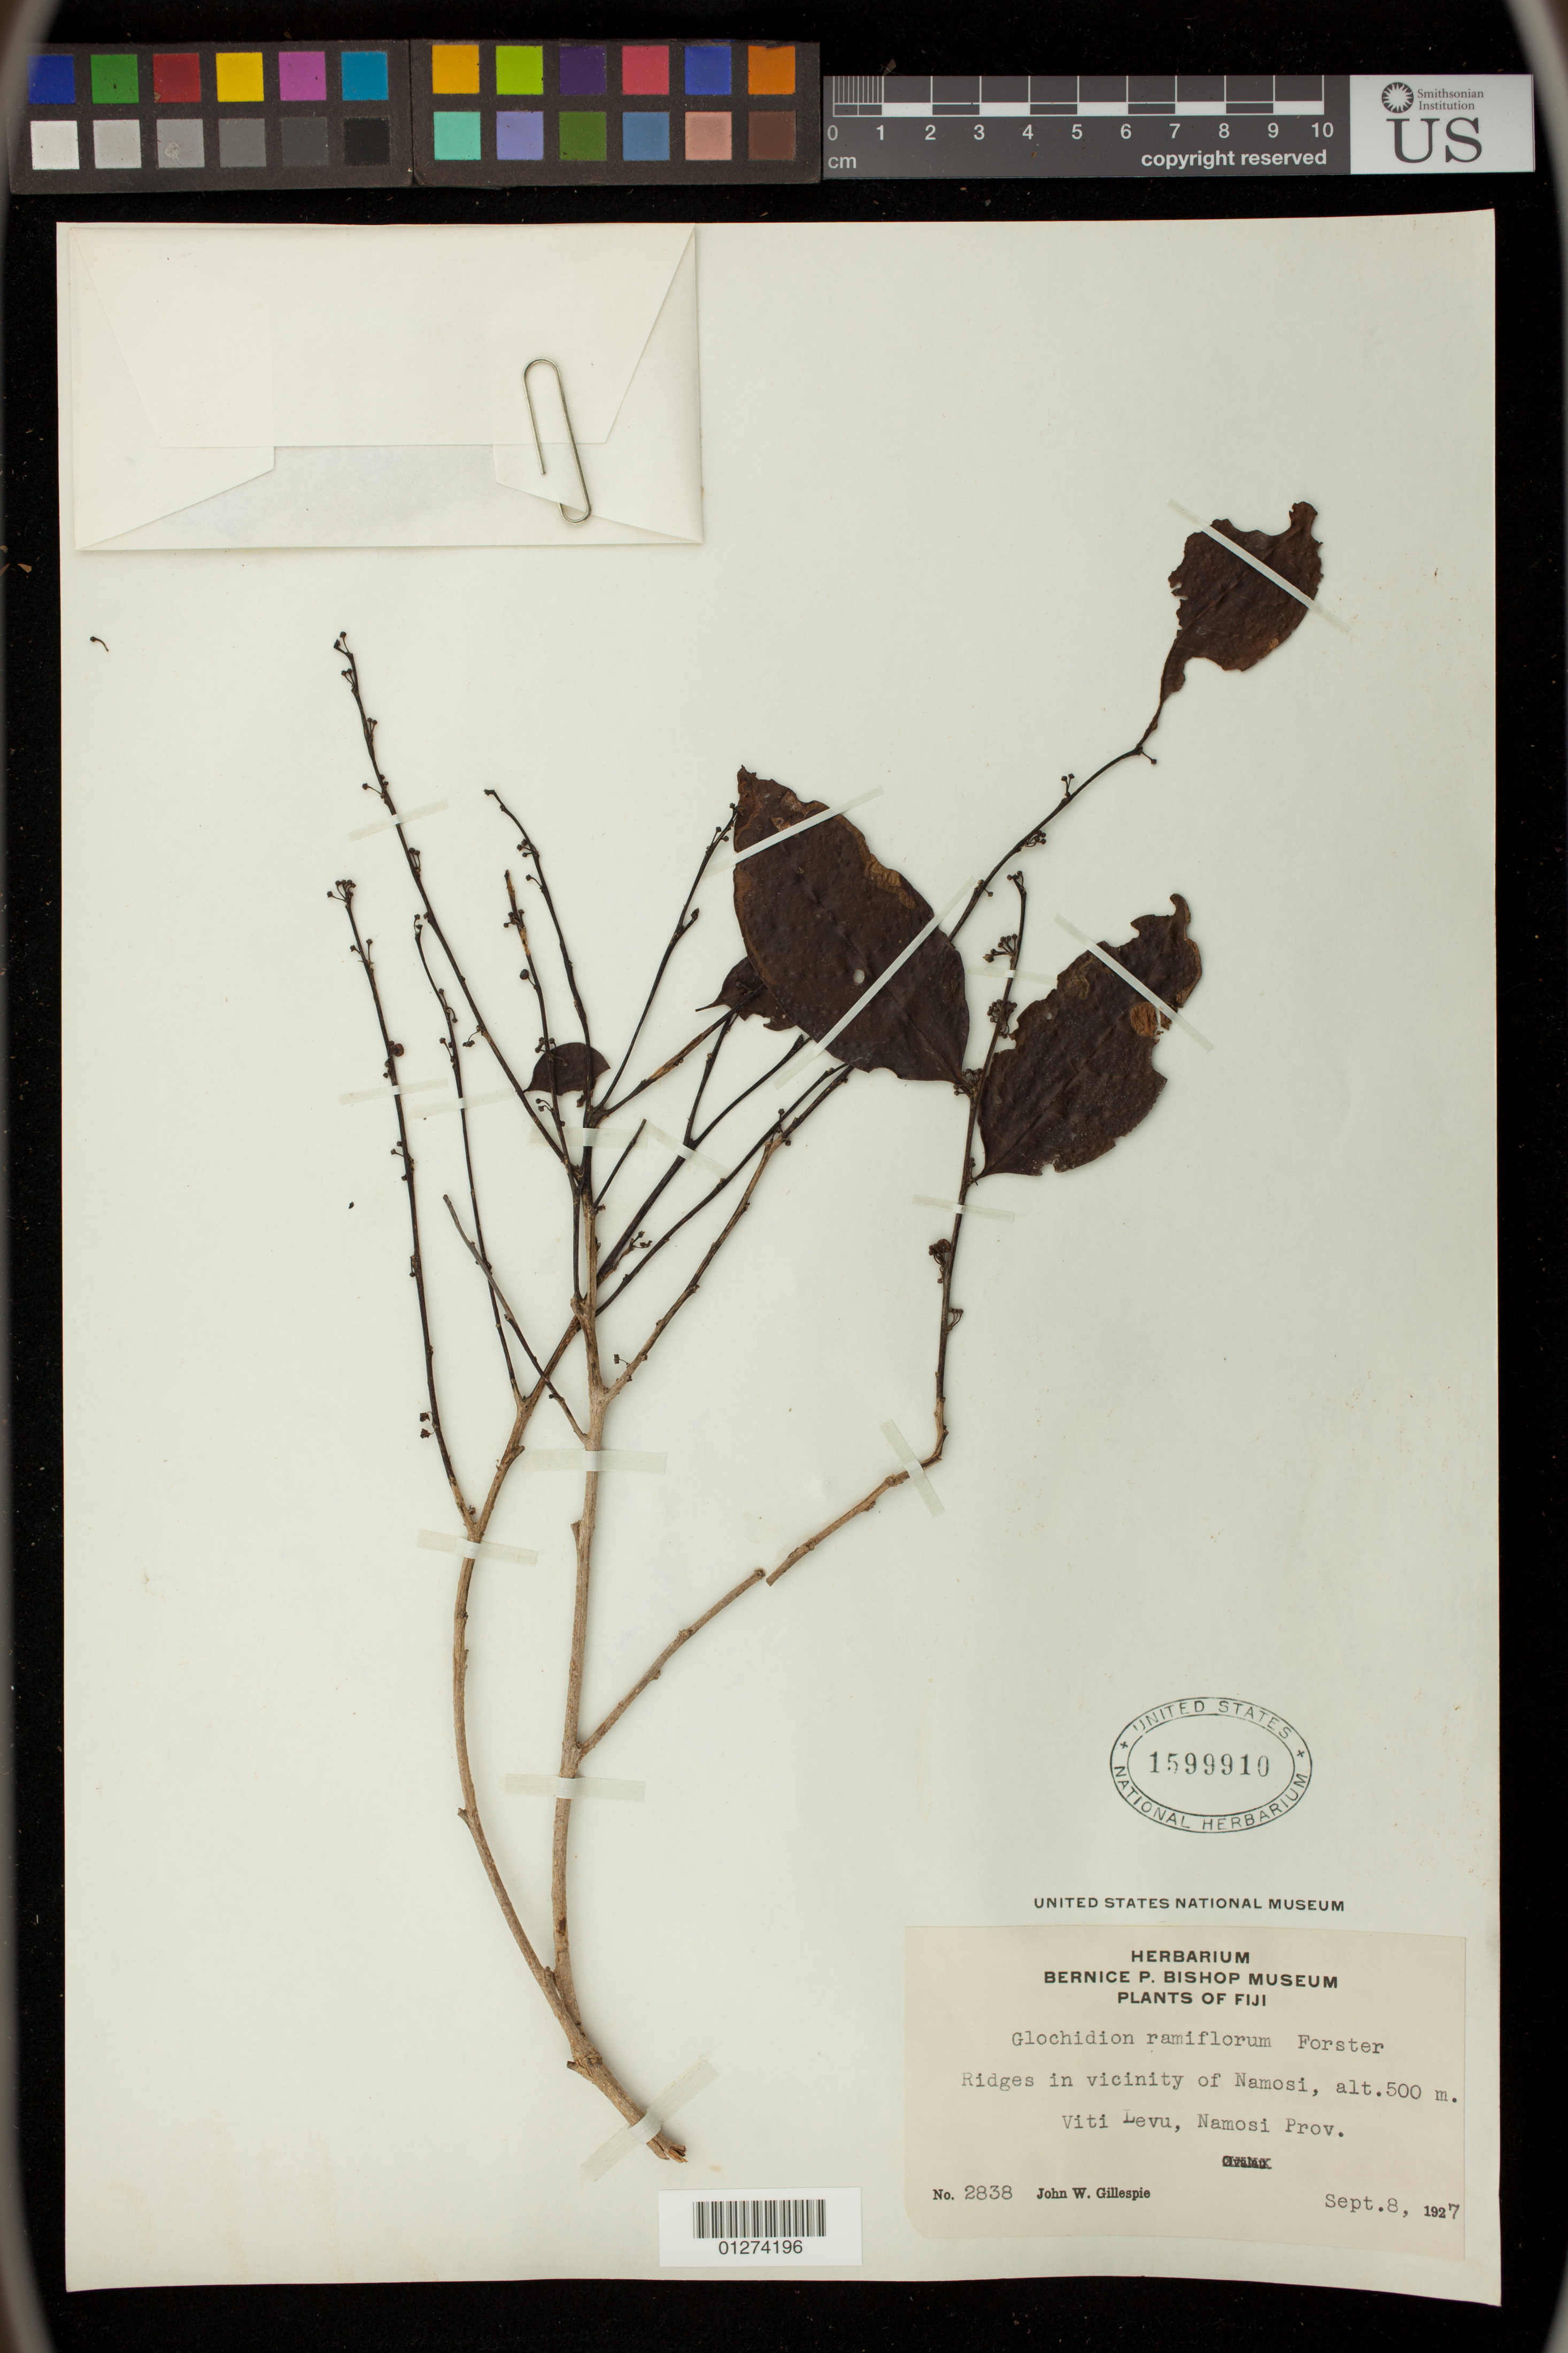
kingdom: Plantae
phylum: Tracheophyta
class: Magnoliopsida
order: Malpighiales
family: Phyllanthaceae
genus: Glochidion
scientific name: Glochidion ramiflorum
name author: J.R. Forst. & G. Forst.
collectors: J. W. Gillespie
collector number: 2838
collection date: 1927-09-08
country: Fiji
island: Viti Levu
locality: Ridges in vicinity of Namosi Prov.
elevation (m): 500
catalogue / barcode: US 1599910